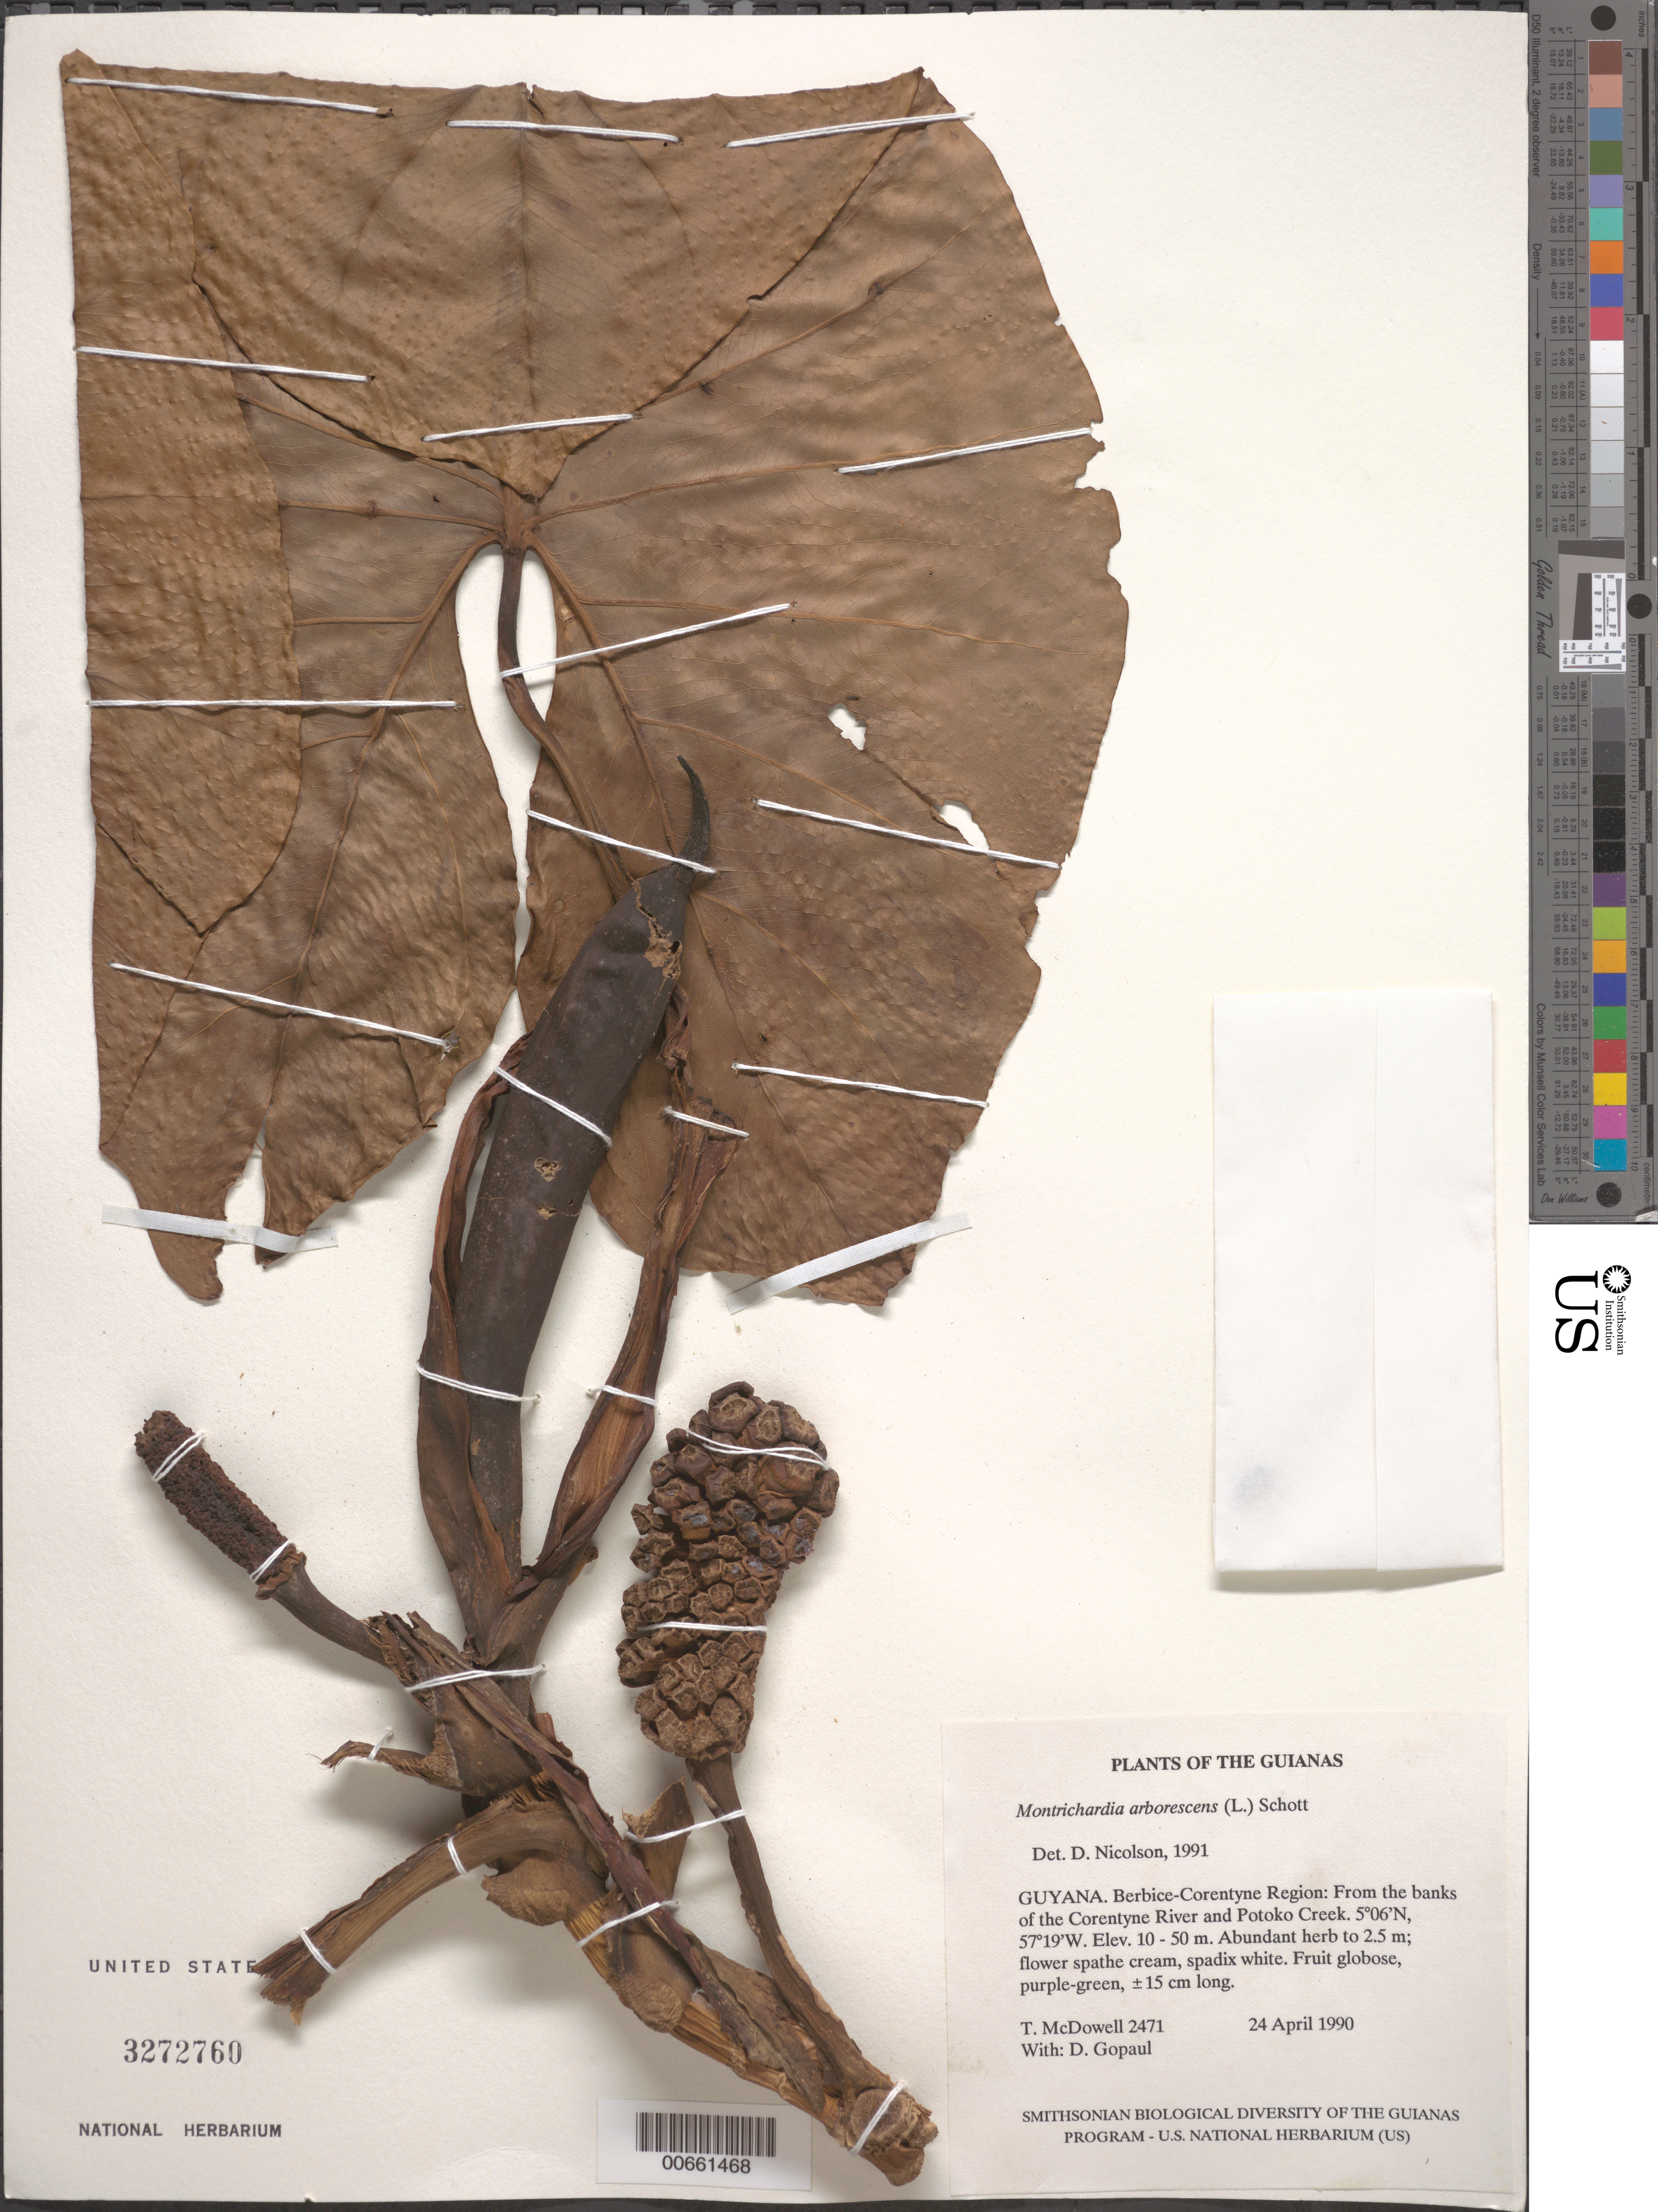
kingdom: Plantae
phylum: Tracheophyta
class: Liliopsida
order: Alismatales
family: Araceae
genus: Montrichardia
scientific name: Montrichardia arborescens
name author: (L.) Schott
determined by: Nicolson, Dan H.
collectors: T. McDowell & D. Gopaul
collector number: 2471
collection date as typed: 24 April 1990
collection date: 1990-04-24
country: Guyana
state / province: E. Berbice-Corentyne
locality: Corentyne River and Potoko Creek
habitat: Banks of creek and river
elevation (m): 10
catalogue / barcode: US 3272760